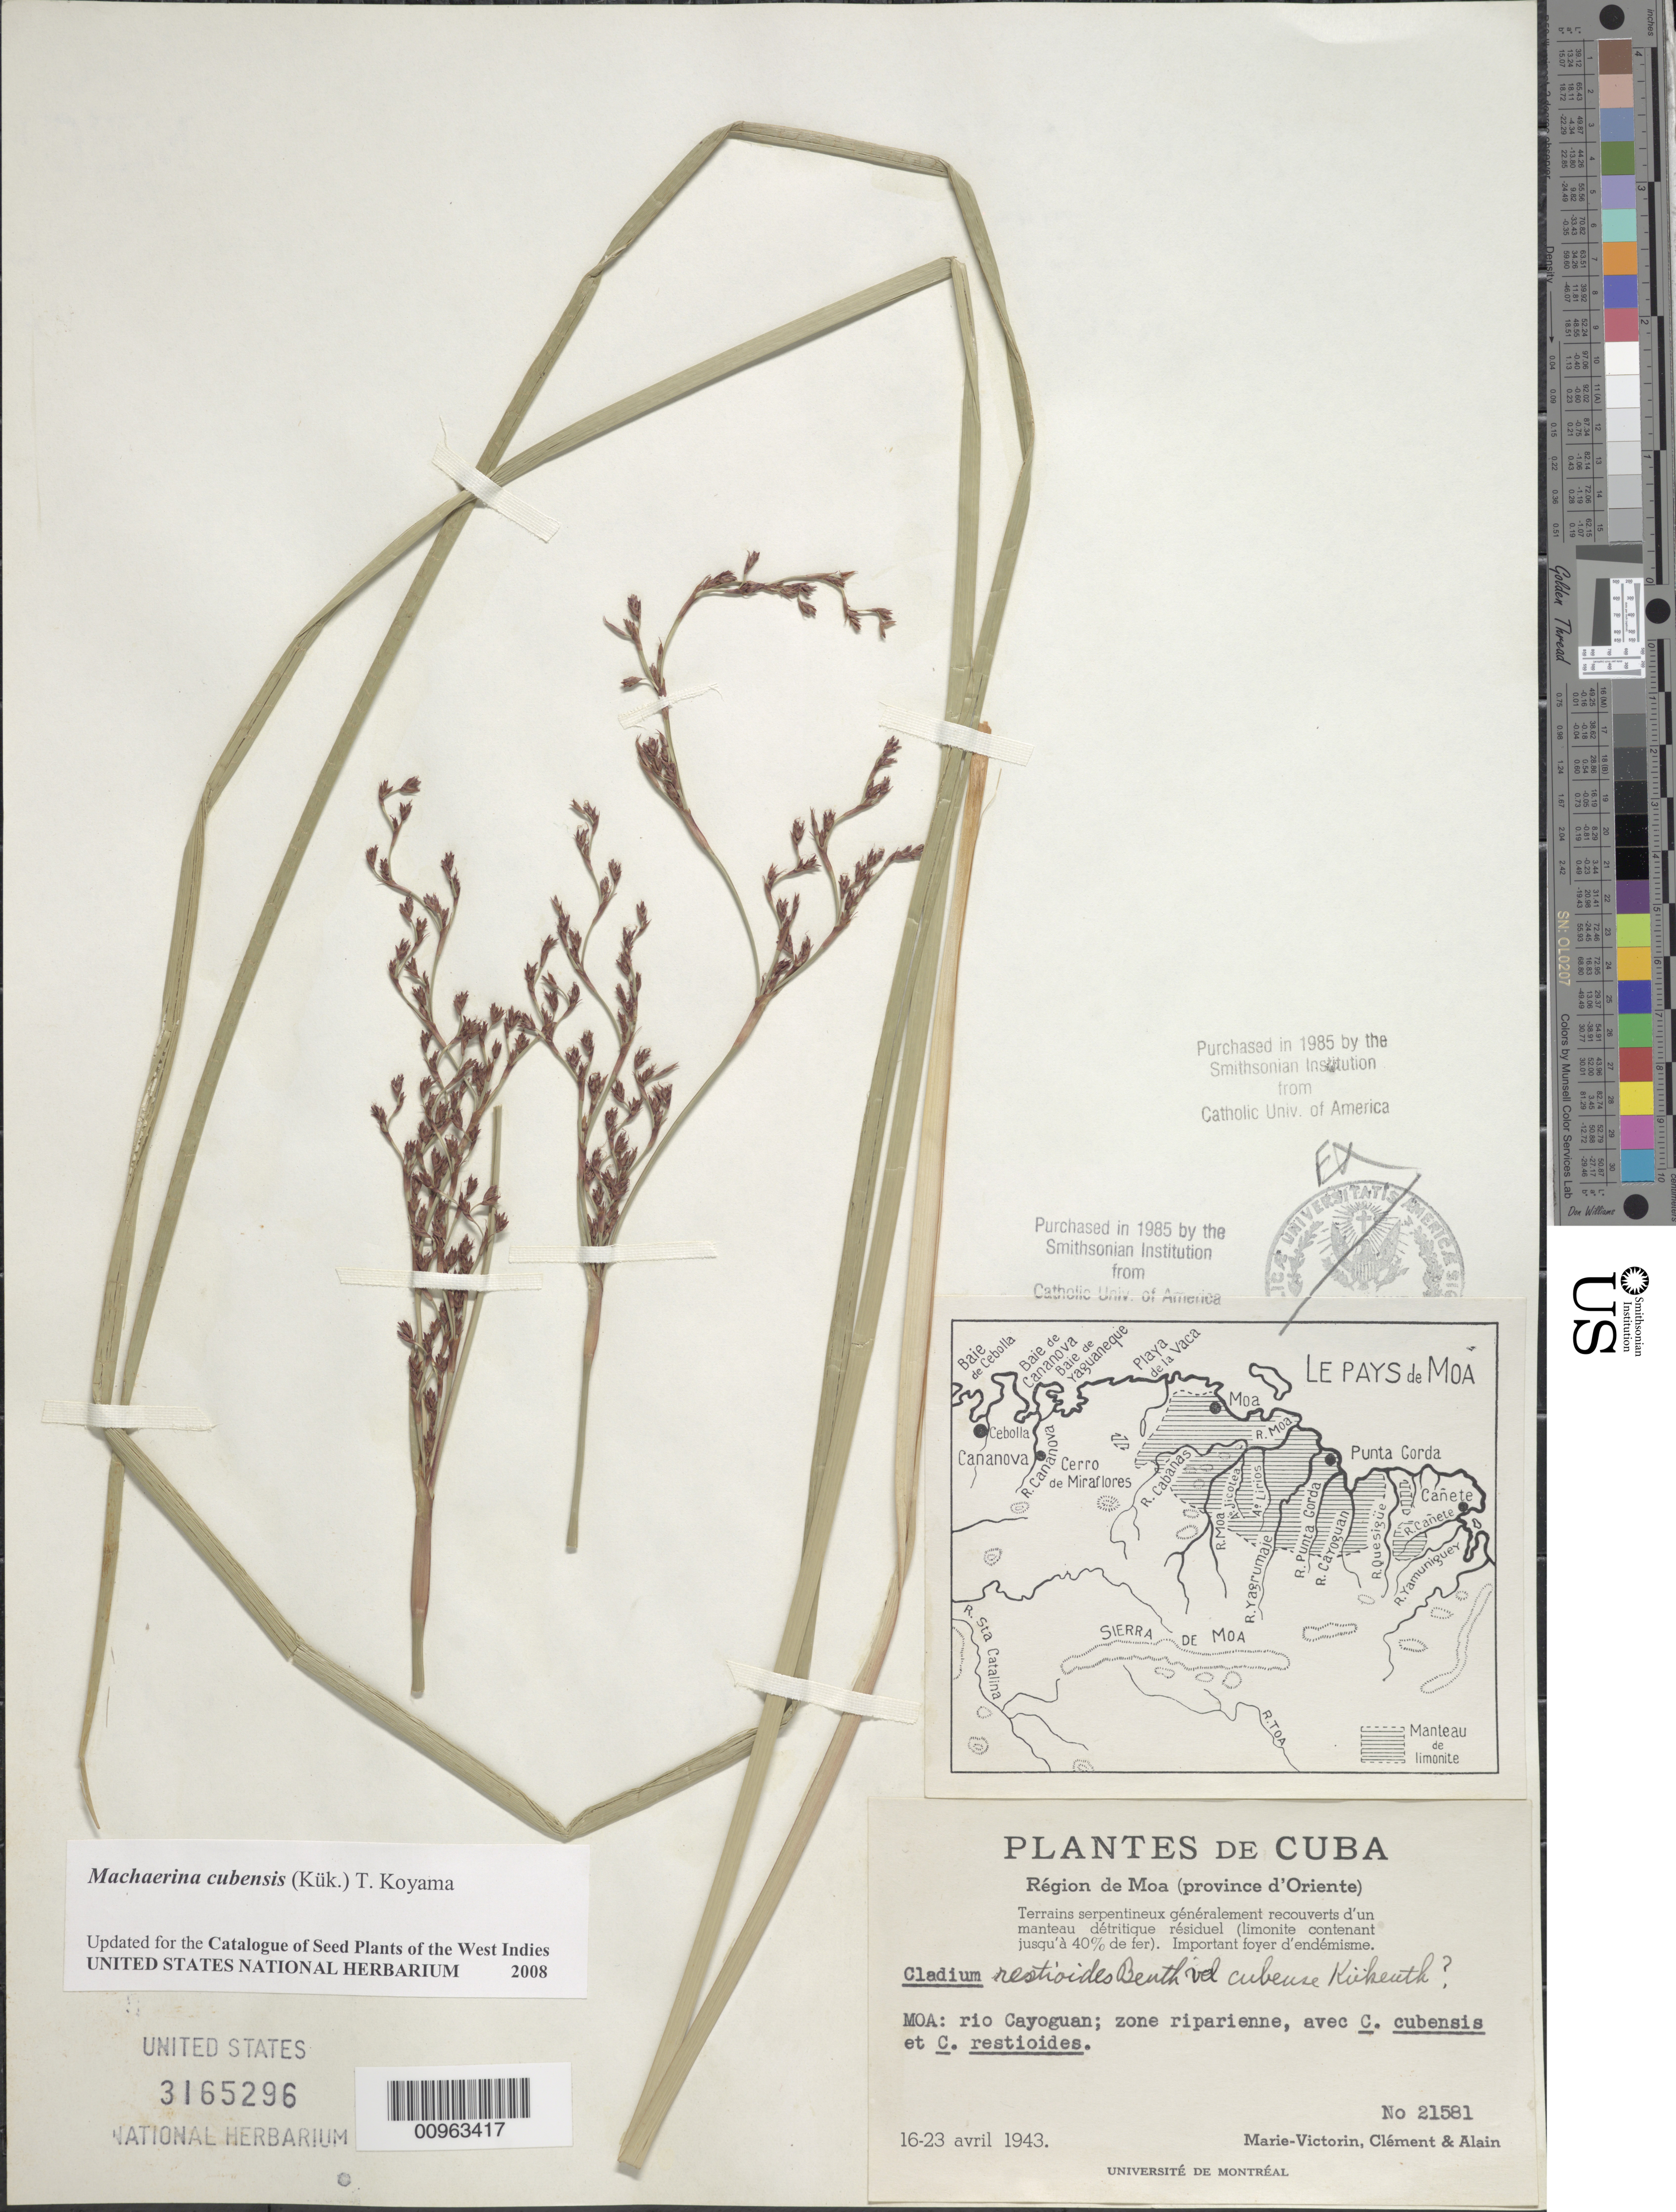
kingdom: Plantae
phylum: Tracheophyta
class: Liliopsida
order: Poales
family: Cyperaceae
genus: Machaerina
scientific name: Machaerina cubensis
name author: (Kük.) T. Koyama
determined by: Strong, M. T., (US), Smithsonian Institution - National Museum of Natural History (UNITED STATES)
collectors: F. Victorin, -- Clemente & A. H. Liogier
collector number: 21581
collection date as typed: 16 Apr 1943 to 23 Apr 1943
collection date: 1943-04-16/1943-04-23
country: Cuba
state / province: Holguín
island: Cuba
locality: Région de Moa, Rio Cayoguan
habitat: Zona riparienne, avec C. cubensis et C. restioides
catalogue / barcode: US 3165296